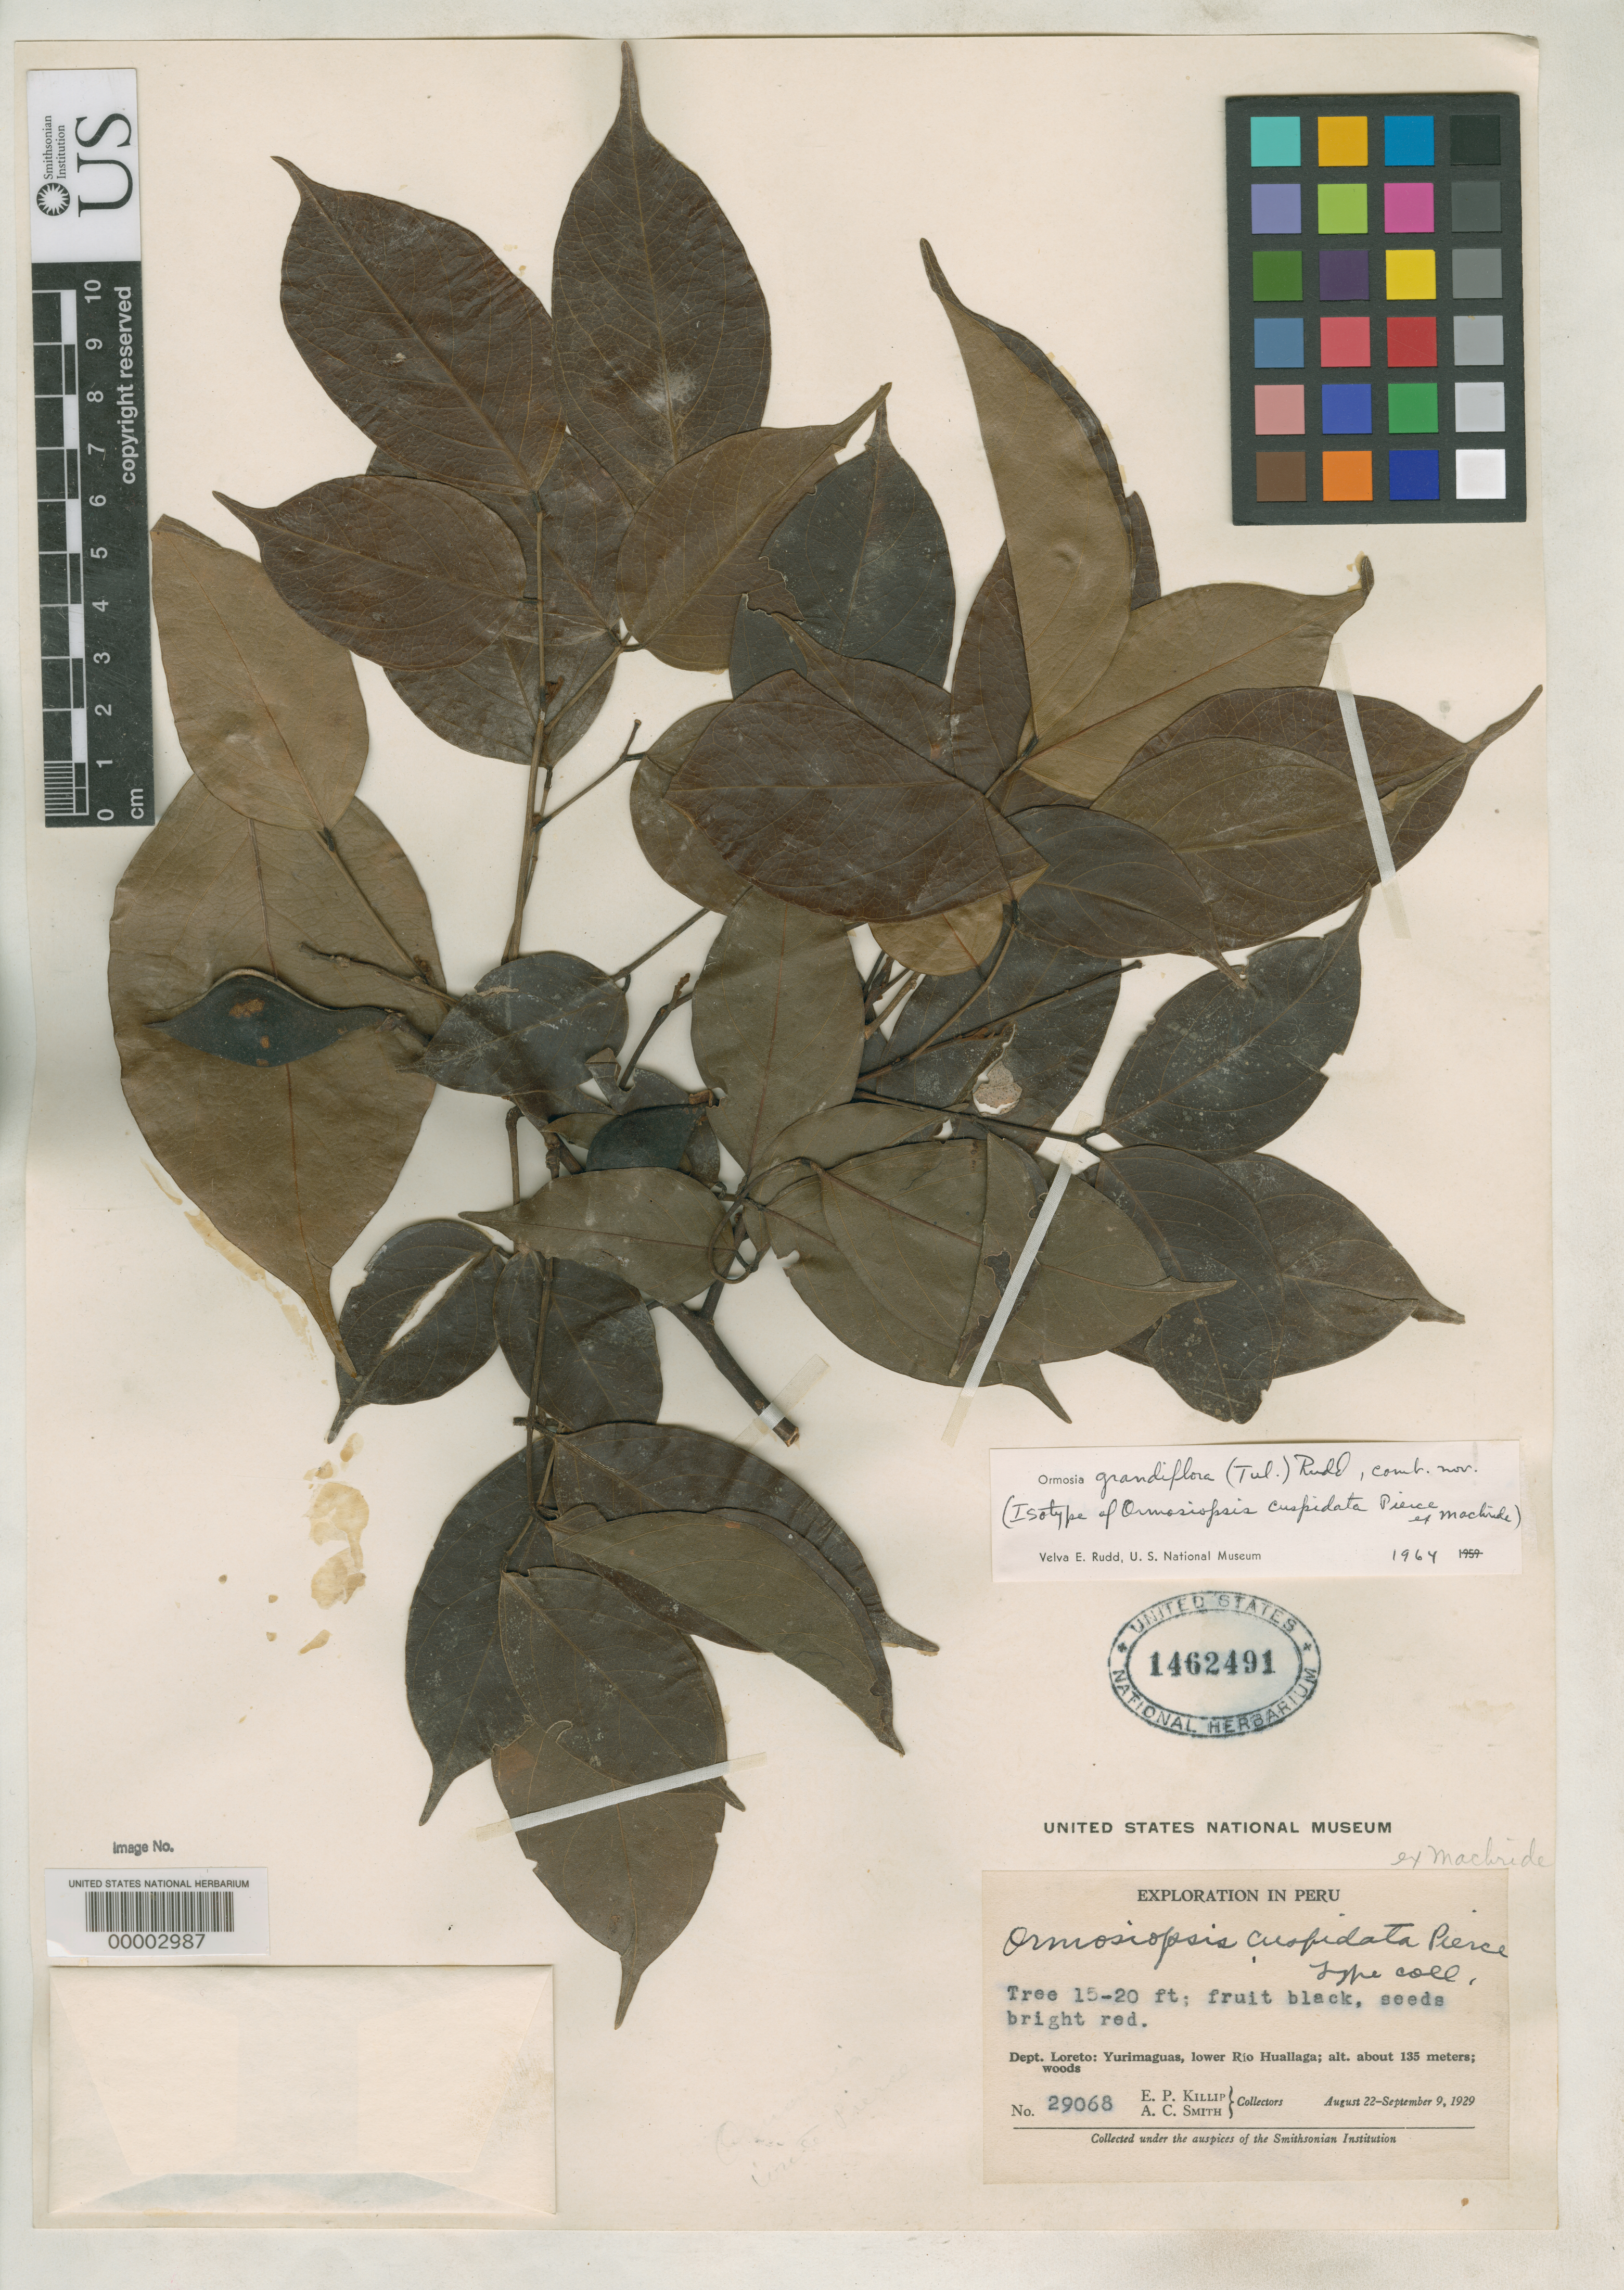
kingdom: Plantae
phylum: Tracheophyta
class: Magnoliopsida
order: Fabales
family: Fabaceae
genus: Ormosiopsis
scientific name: Ormosiopsis cuspidata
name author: Pierce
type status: Isotype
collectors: E. P. Killip & A. C. Smith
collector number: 29068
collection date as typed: Aug 1929 to -- Sep 1929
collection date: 1929-08/1929-09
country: Peru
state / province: Loreto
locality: Rio Huallaga.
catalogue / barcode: US 1462491